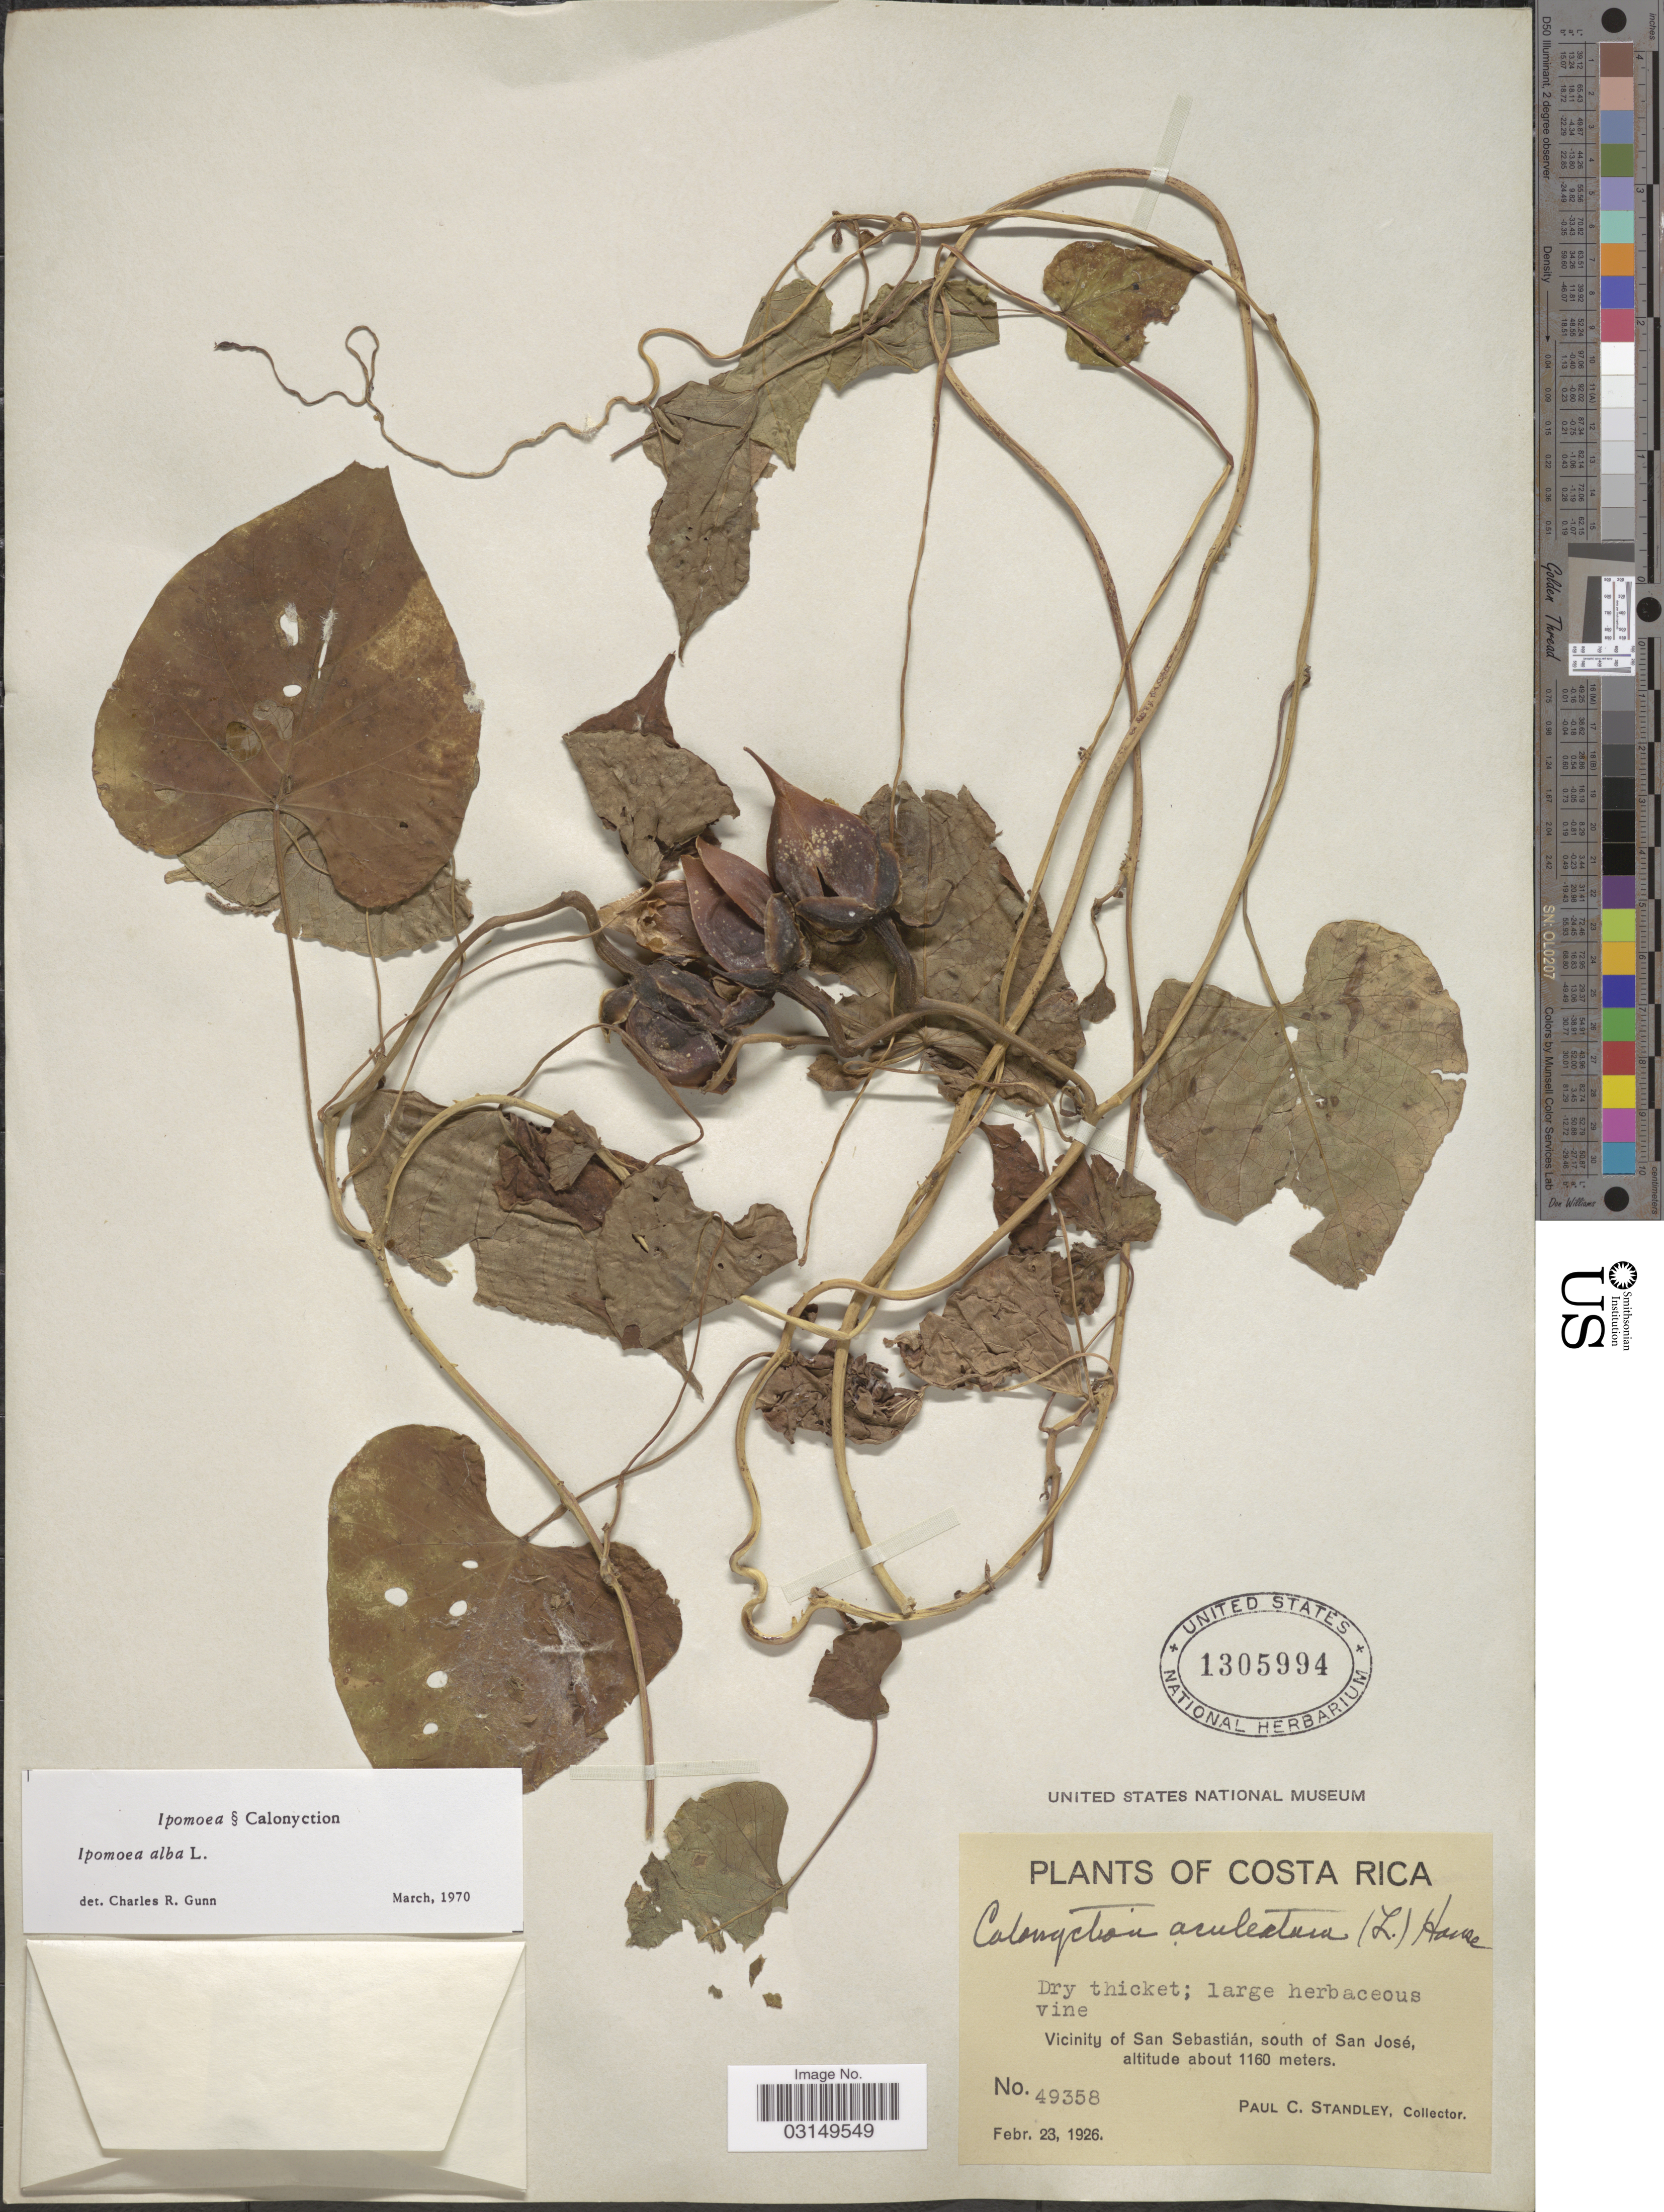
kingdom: Plantae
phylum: Tracheophyta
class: Magnoliopsida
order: Solanales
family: Convolvulaceae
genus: Ipomoea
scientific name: Ipomoea alba L.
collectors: P. C. Standley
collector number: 49358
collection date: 1926-02-23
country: Costa Rica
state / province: San José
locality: Vicinity of San Sebastián, south of San José.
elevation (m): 1160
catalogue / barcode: US 1305994